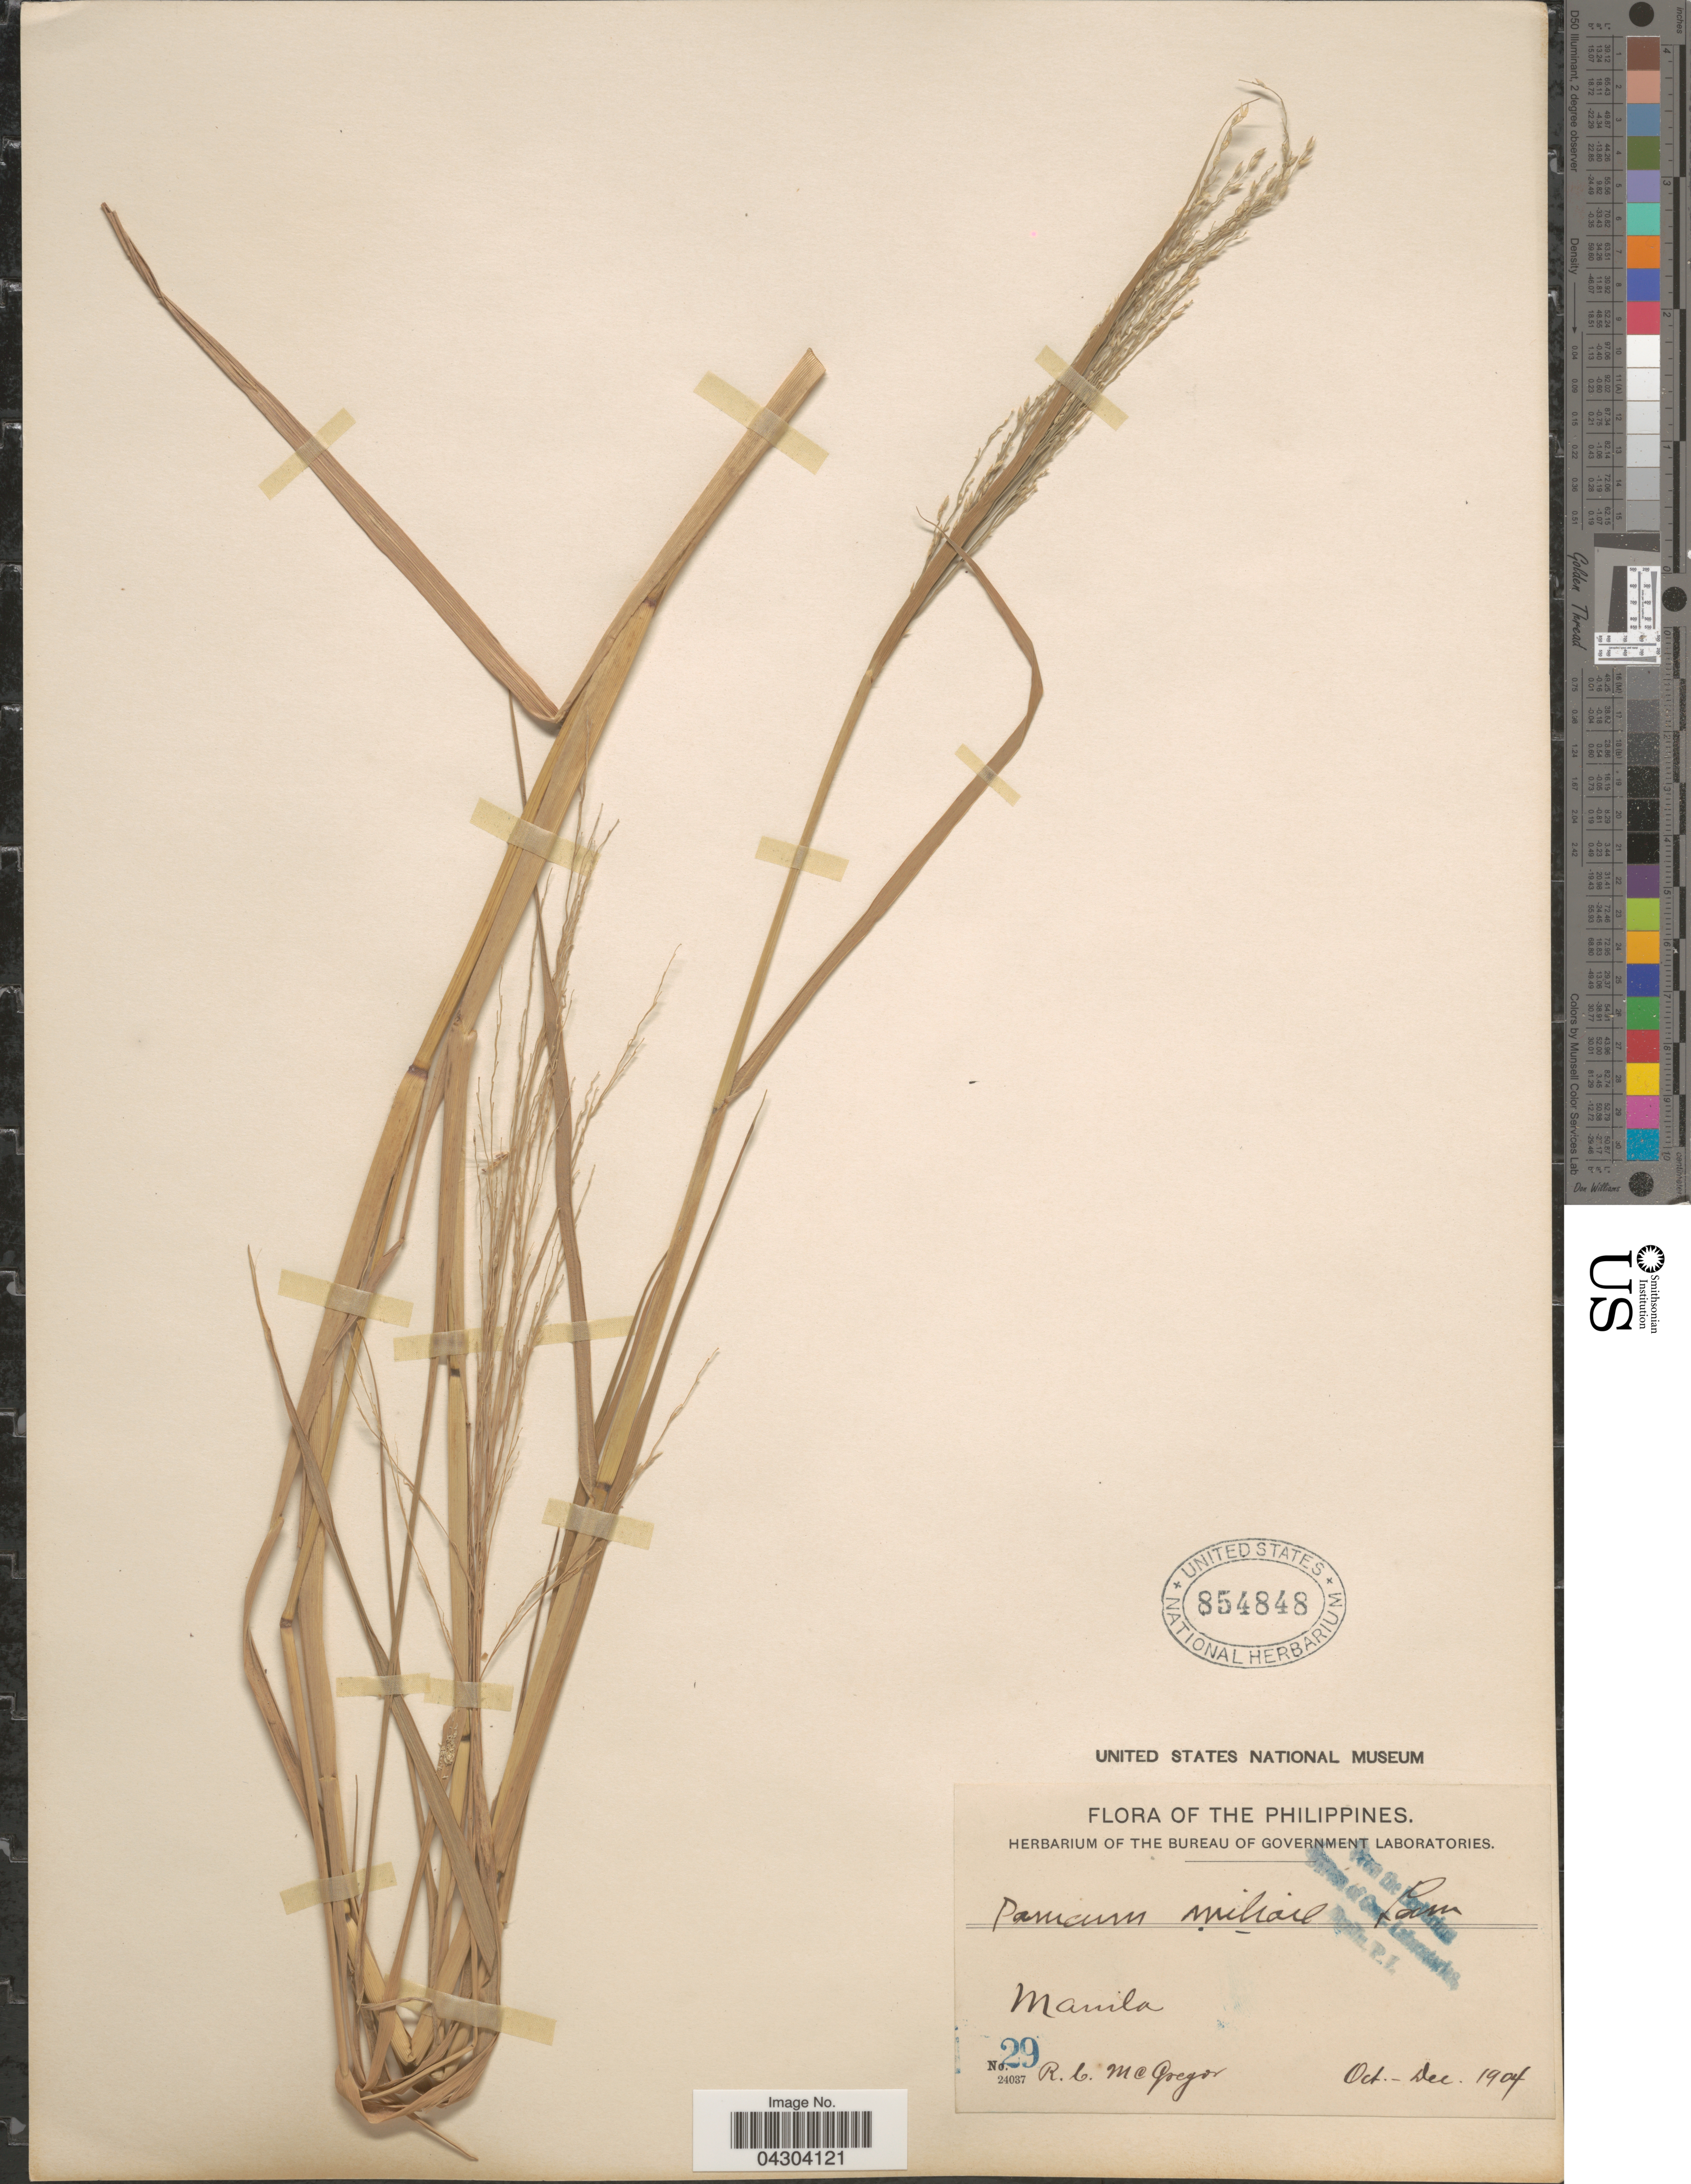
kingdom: Plantae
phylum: Tracheophyta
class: Liliopsida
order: Poales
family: Poaceae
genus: Panicum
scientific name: Panicum repens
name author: L.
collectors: R. C. McGregor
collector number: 29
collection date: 1904-10/1904-12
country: Philippines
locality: Manila.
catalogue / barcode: US 854848